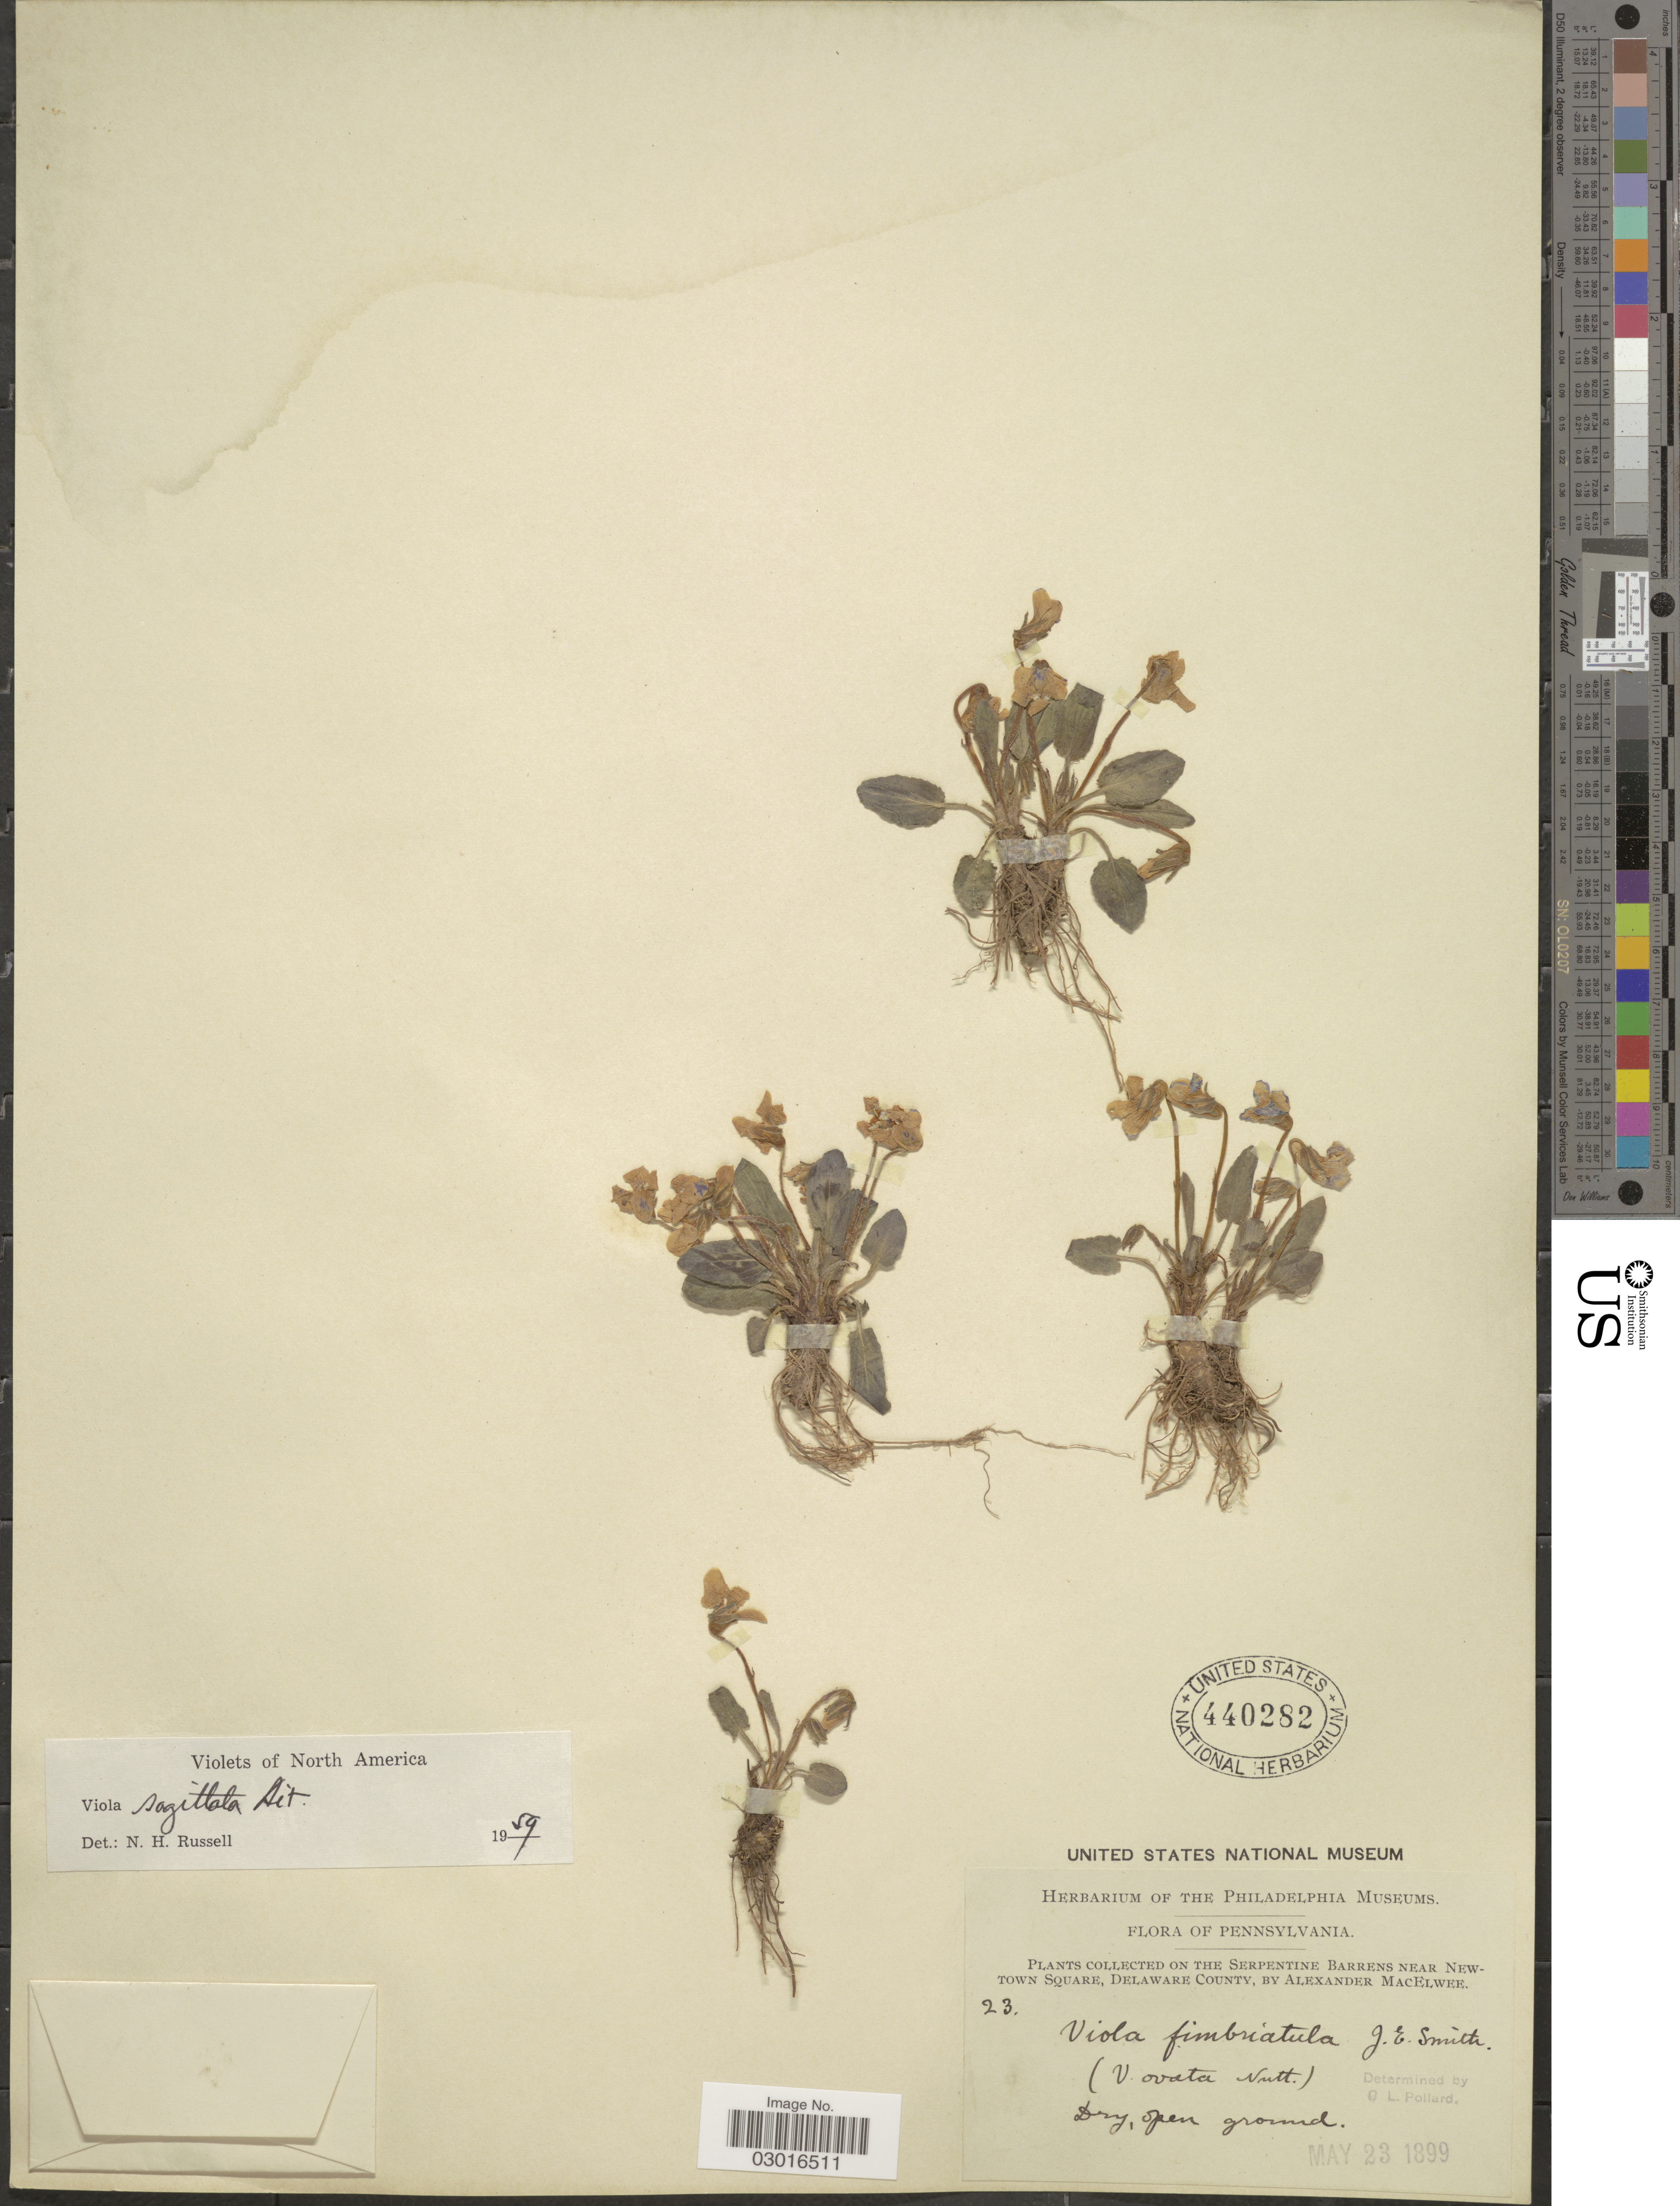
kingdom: Plantae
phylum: Tracheophyta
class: Magnoliopsida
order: Malpighiales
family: Violaceae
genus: Viola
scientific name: Viola sagittata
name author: Aiton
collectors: A. MacElwee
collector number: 23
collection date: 1899-05-23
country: United States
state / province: Pennsylvania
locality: On the Serpentine Barrens near Newtown Square, Delaware County.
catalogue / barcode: US 440282